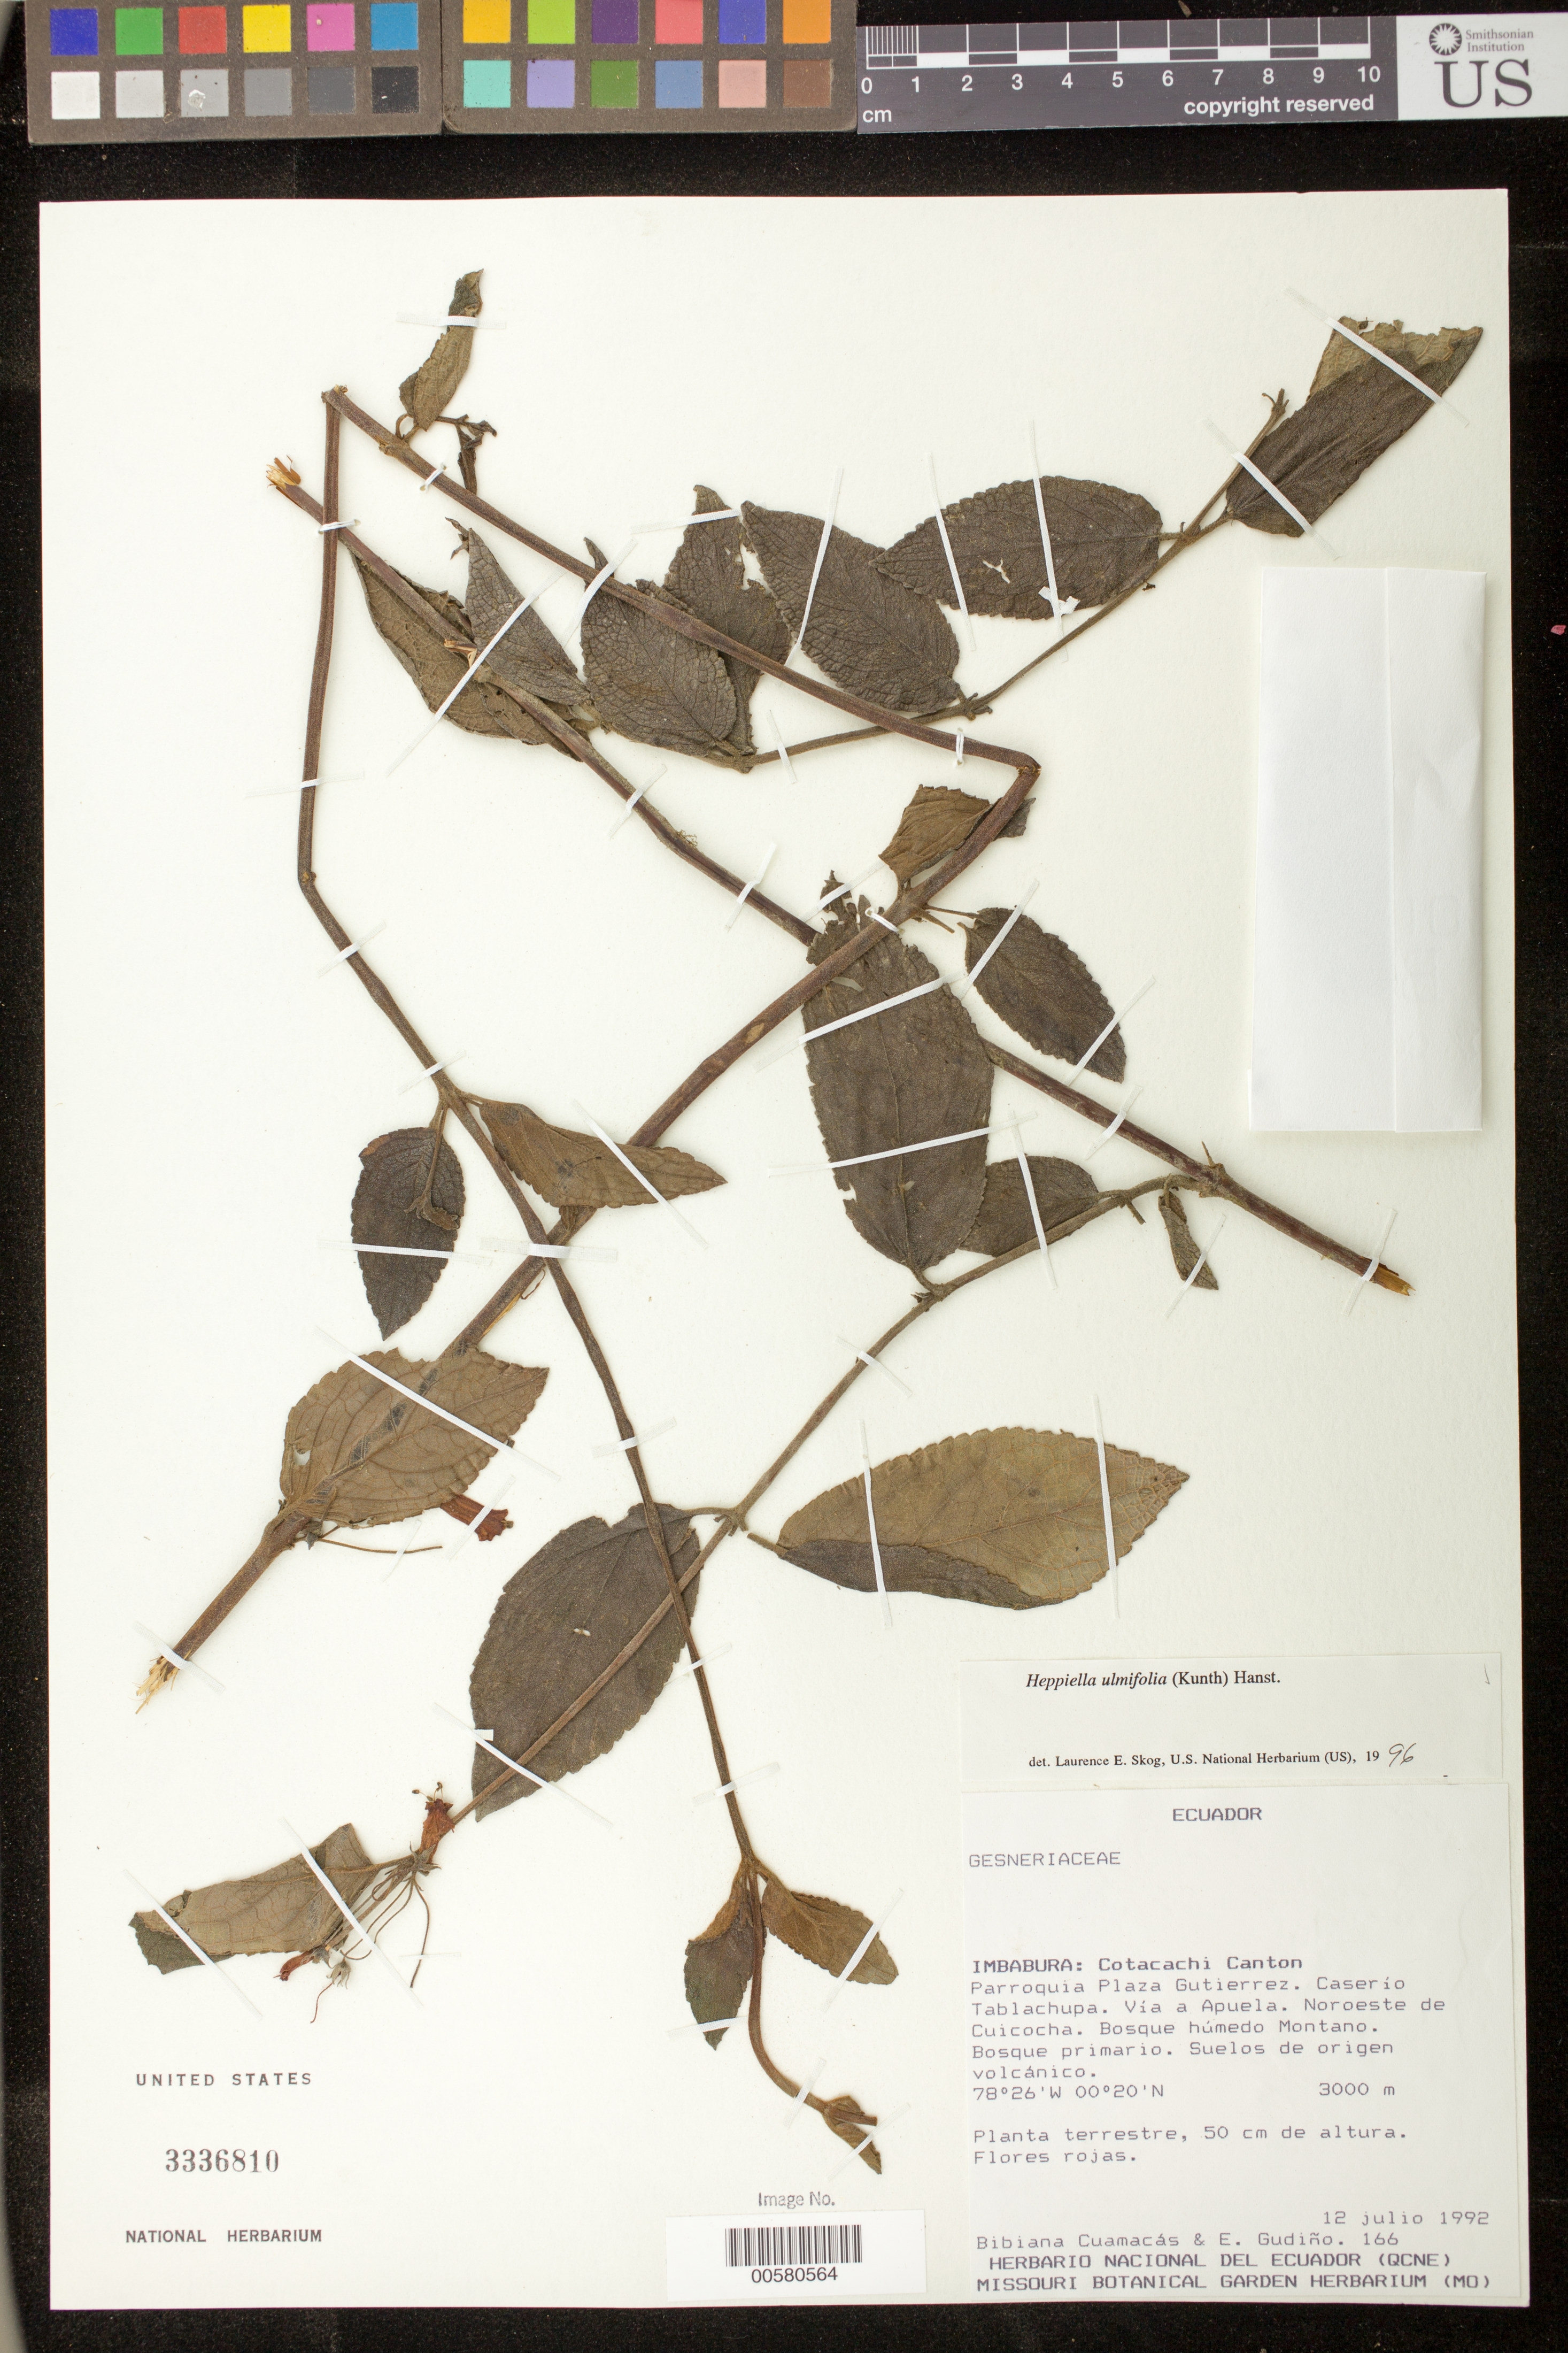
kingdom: Plantae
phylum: Tracheophyta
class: Magnoliopsida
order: Lamiales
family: Gesneriaceae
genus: Heppiella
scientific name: Heppiella ulmifolia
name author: (Kunth) Hanst.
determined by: Skog, Laurence E.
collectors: B. Cuamacas & E. Gudiño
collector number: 166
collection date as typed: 12 Jul 1992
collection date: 1992-07-12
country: Ecuador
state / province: Imbabura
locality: Cotacachi Canton: Parroquia Plaza Gutierrez, Caserio Tablachupa, via a Apuela, noroeste de Cuicocha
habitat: Bosque húmedo montano; bosque primario, suelos de origen volcánico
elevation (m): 3000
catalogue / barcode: US 3336810